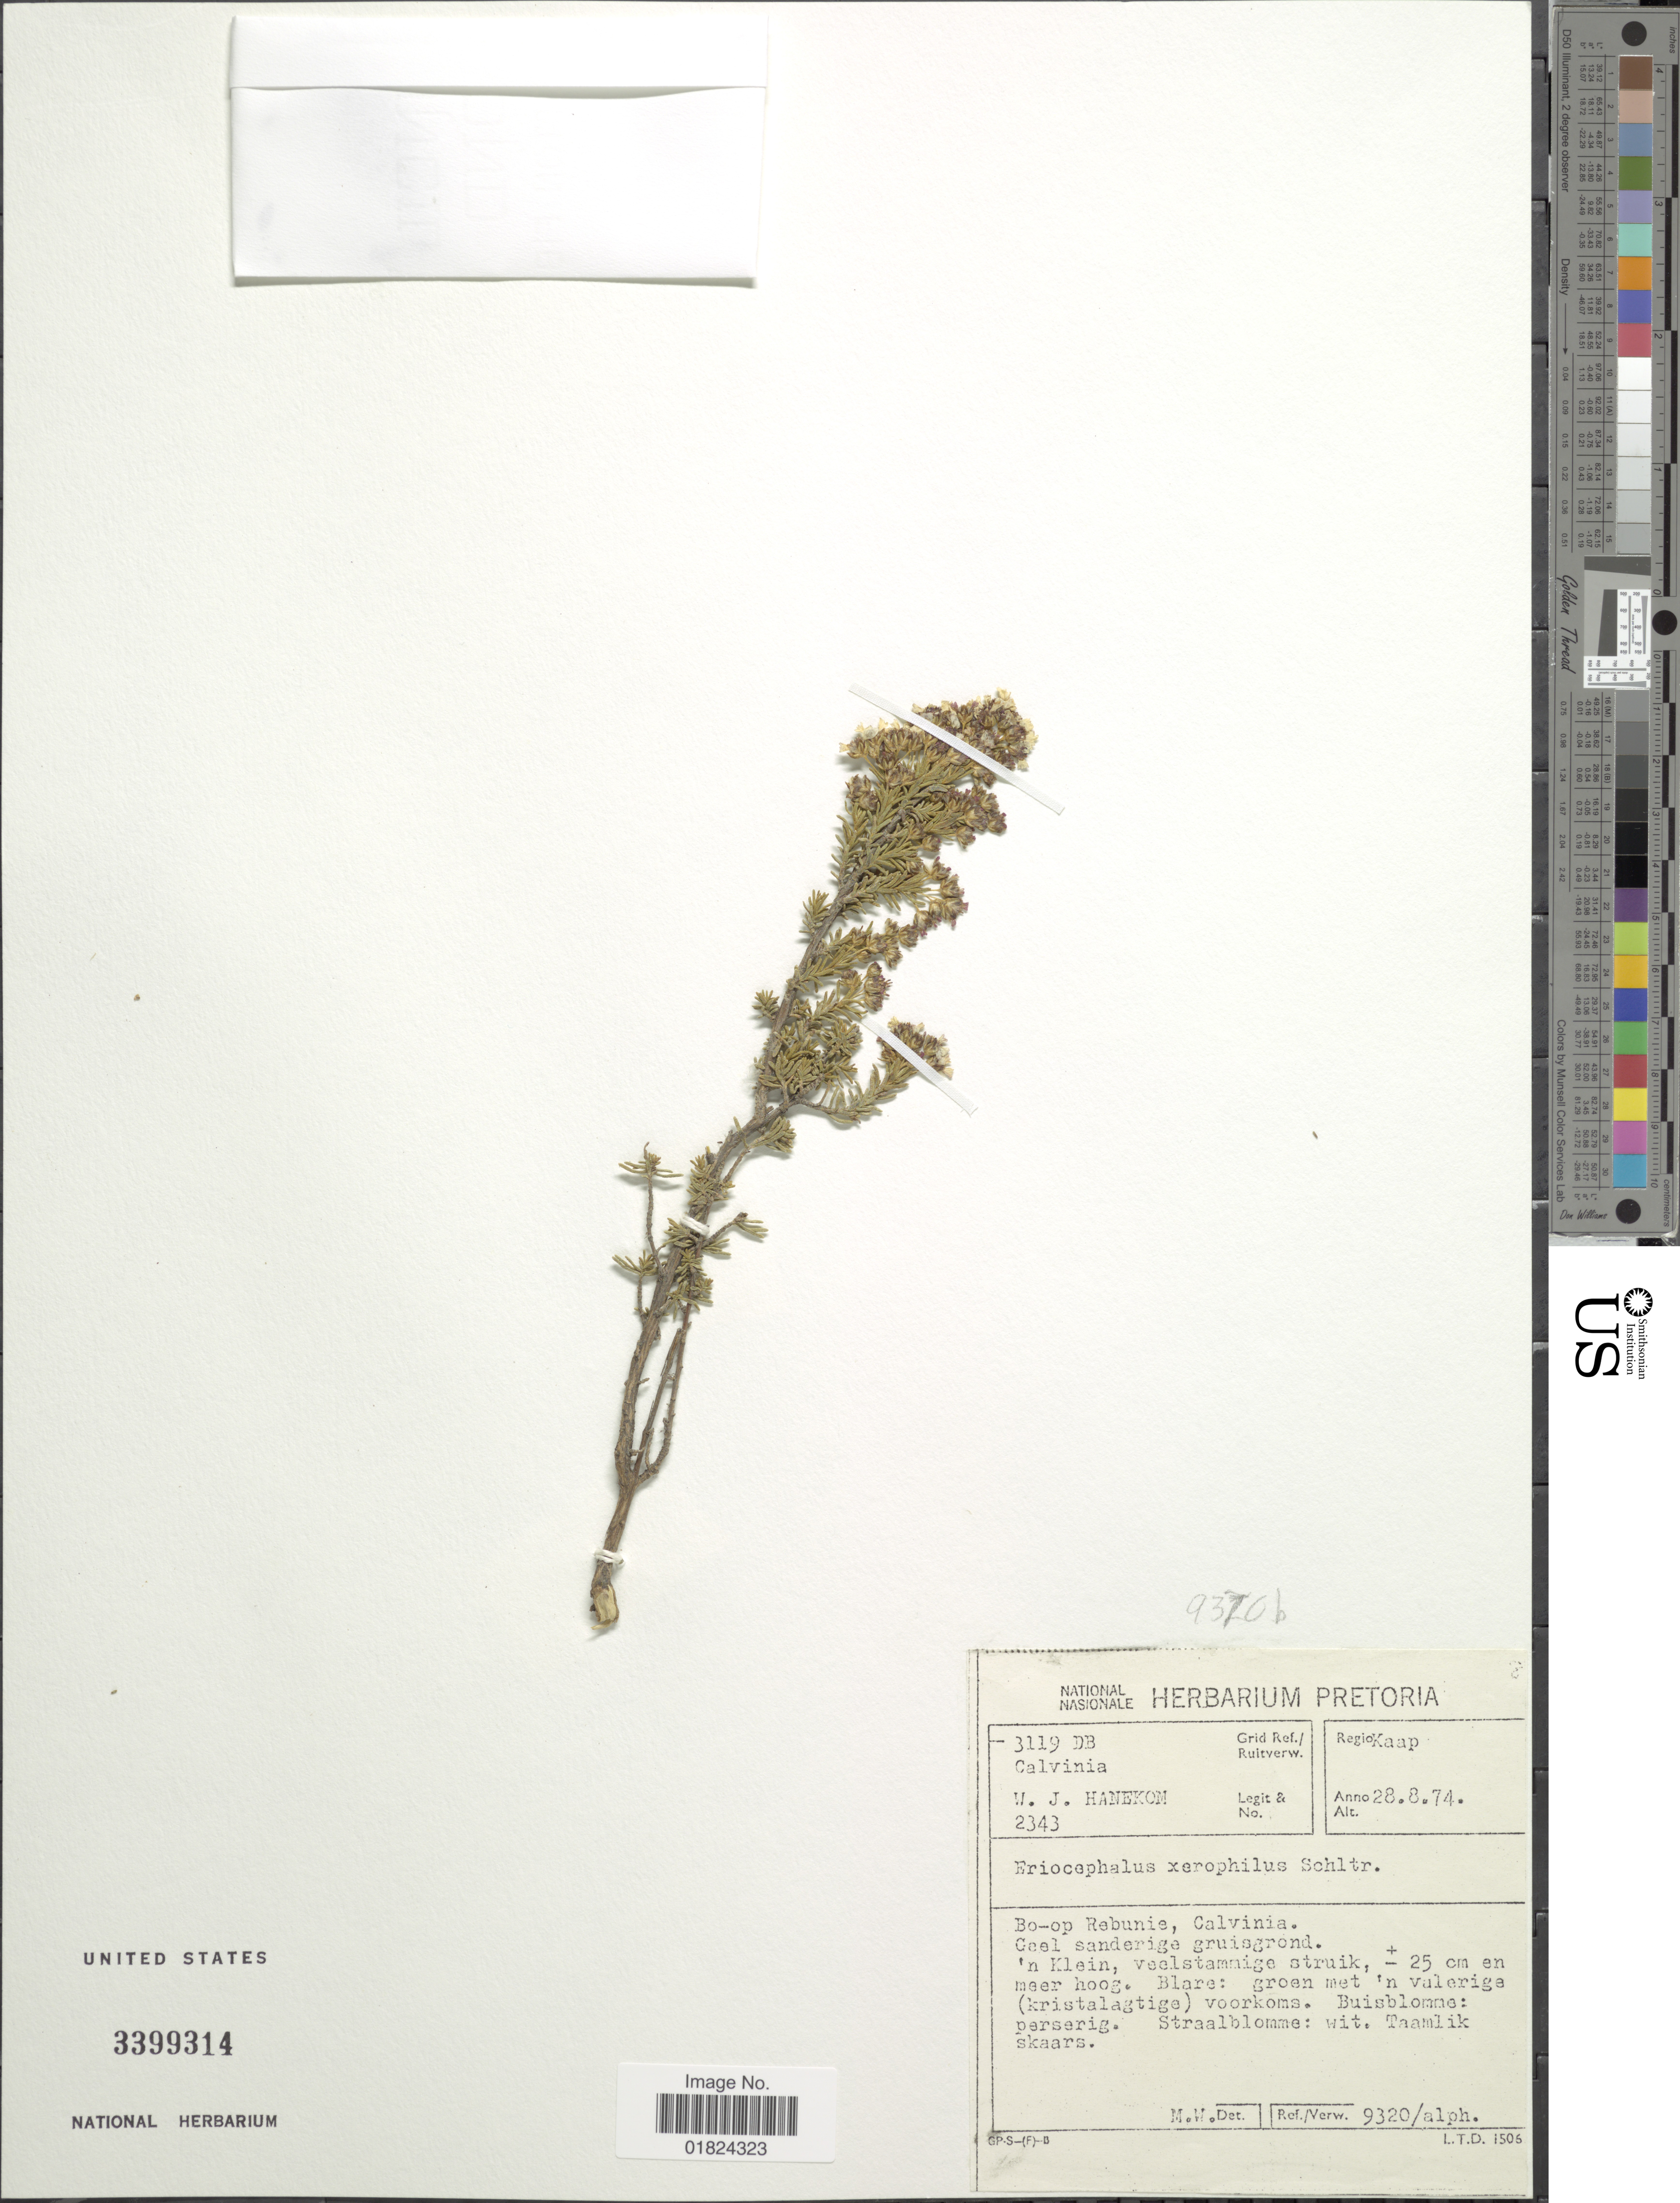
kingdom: Plantae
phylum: Tracheophyta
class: Magnoliopsida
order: Asterales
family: Asteraceae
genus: Eriocephalus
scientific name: Eriocephalus xerophilus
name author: Schltr.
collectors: W. Hanekom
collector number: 2343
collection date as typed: Transcribed d/m/y: 28/8/74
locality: Regio Kaap, Bo-op Rebunie, Calvinia, Cael sanderige gruisgrond. [interpreted]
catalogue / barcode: US 3399314